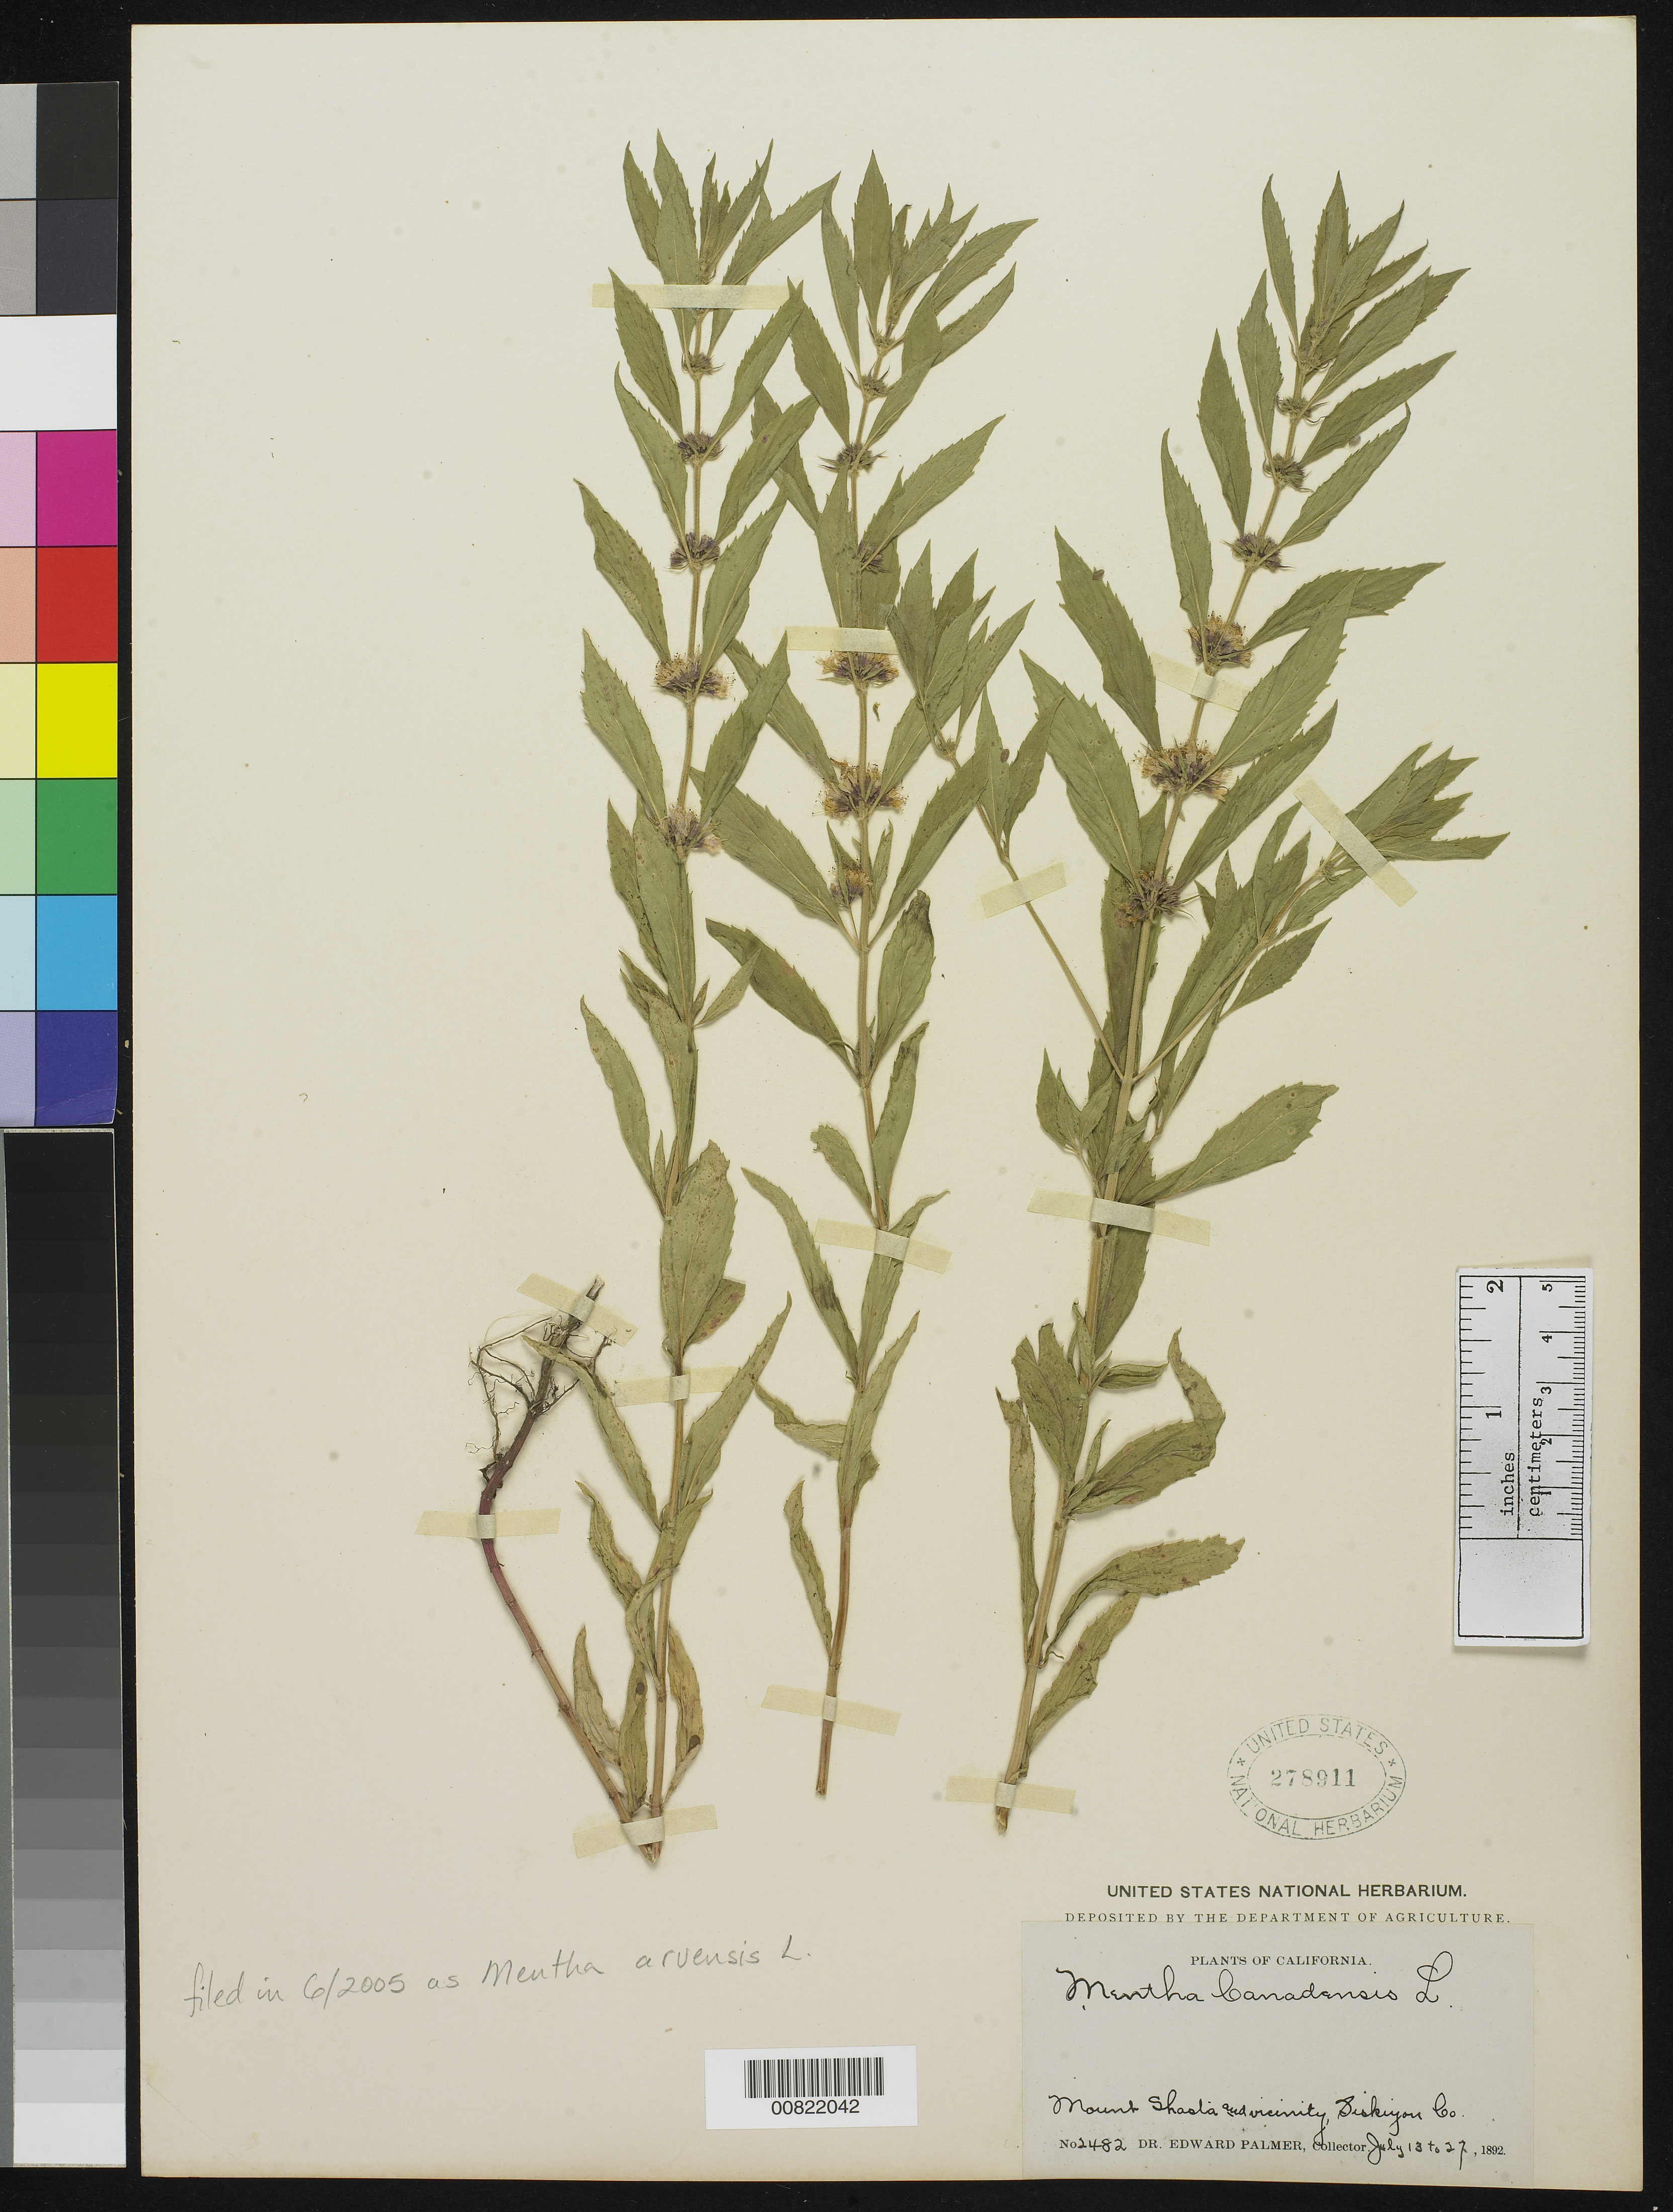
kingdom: Plantae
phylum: Tracheophyta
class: Magnoliopsida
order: Lamiales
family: Lamiaceae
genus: Mentha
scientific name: Mentha arvensis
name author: L.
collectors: E. Palmer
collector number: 1482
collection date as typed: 13 Jul 1892 to 27 Jul 1892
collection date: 1892-07-13/1892-07-27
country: United States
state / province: California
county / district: Siskiyou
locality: Mount Shasta and vicinity, Siskiyou County, California.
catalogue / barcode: US 278911